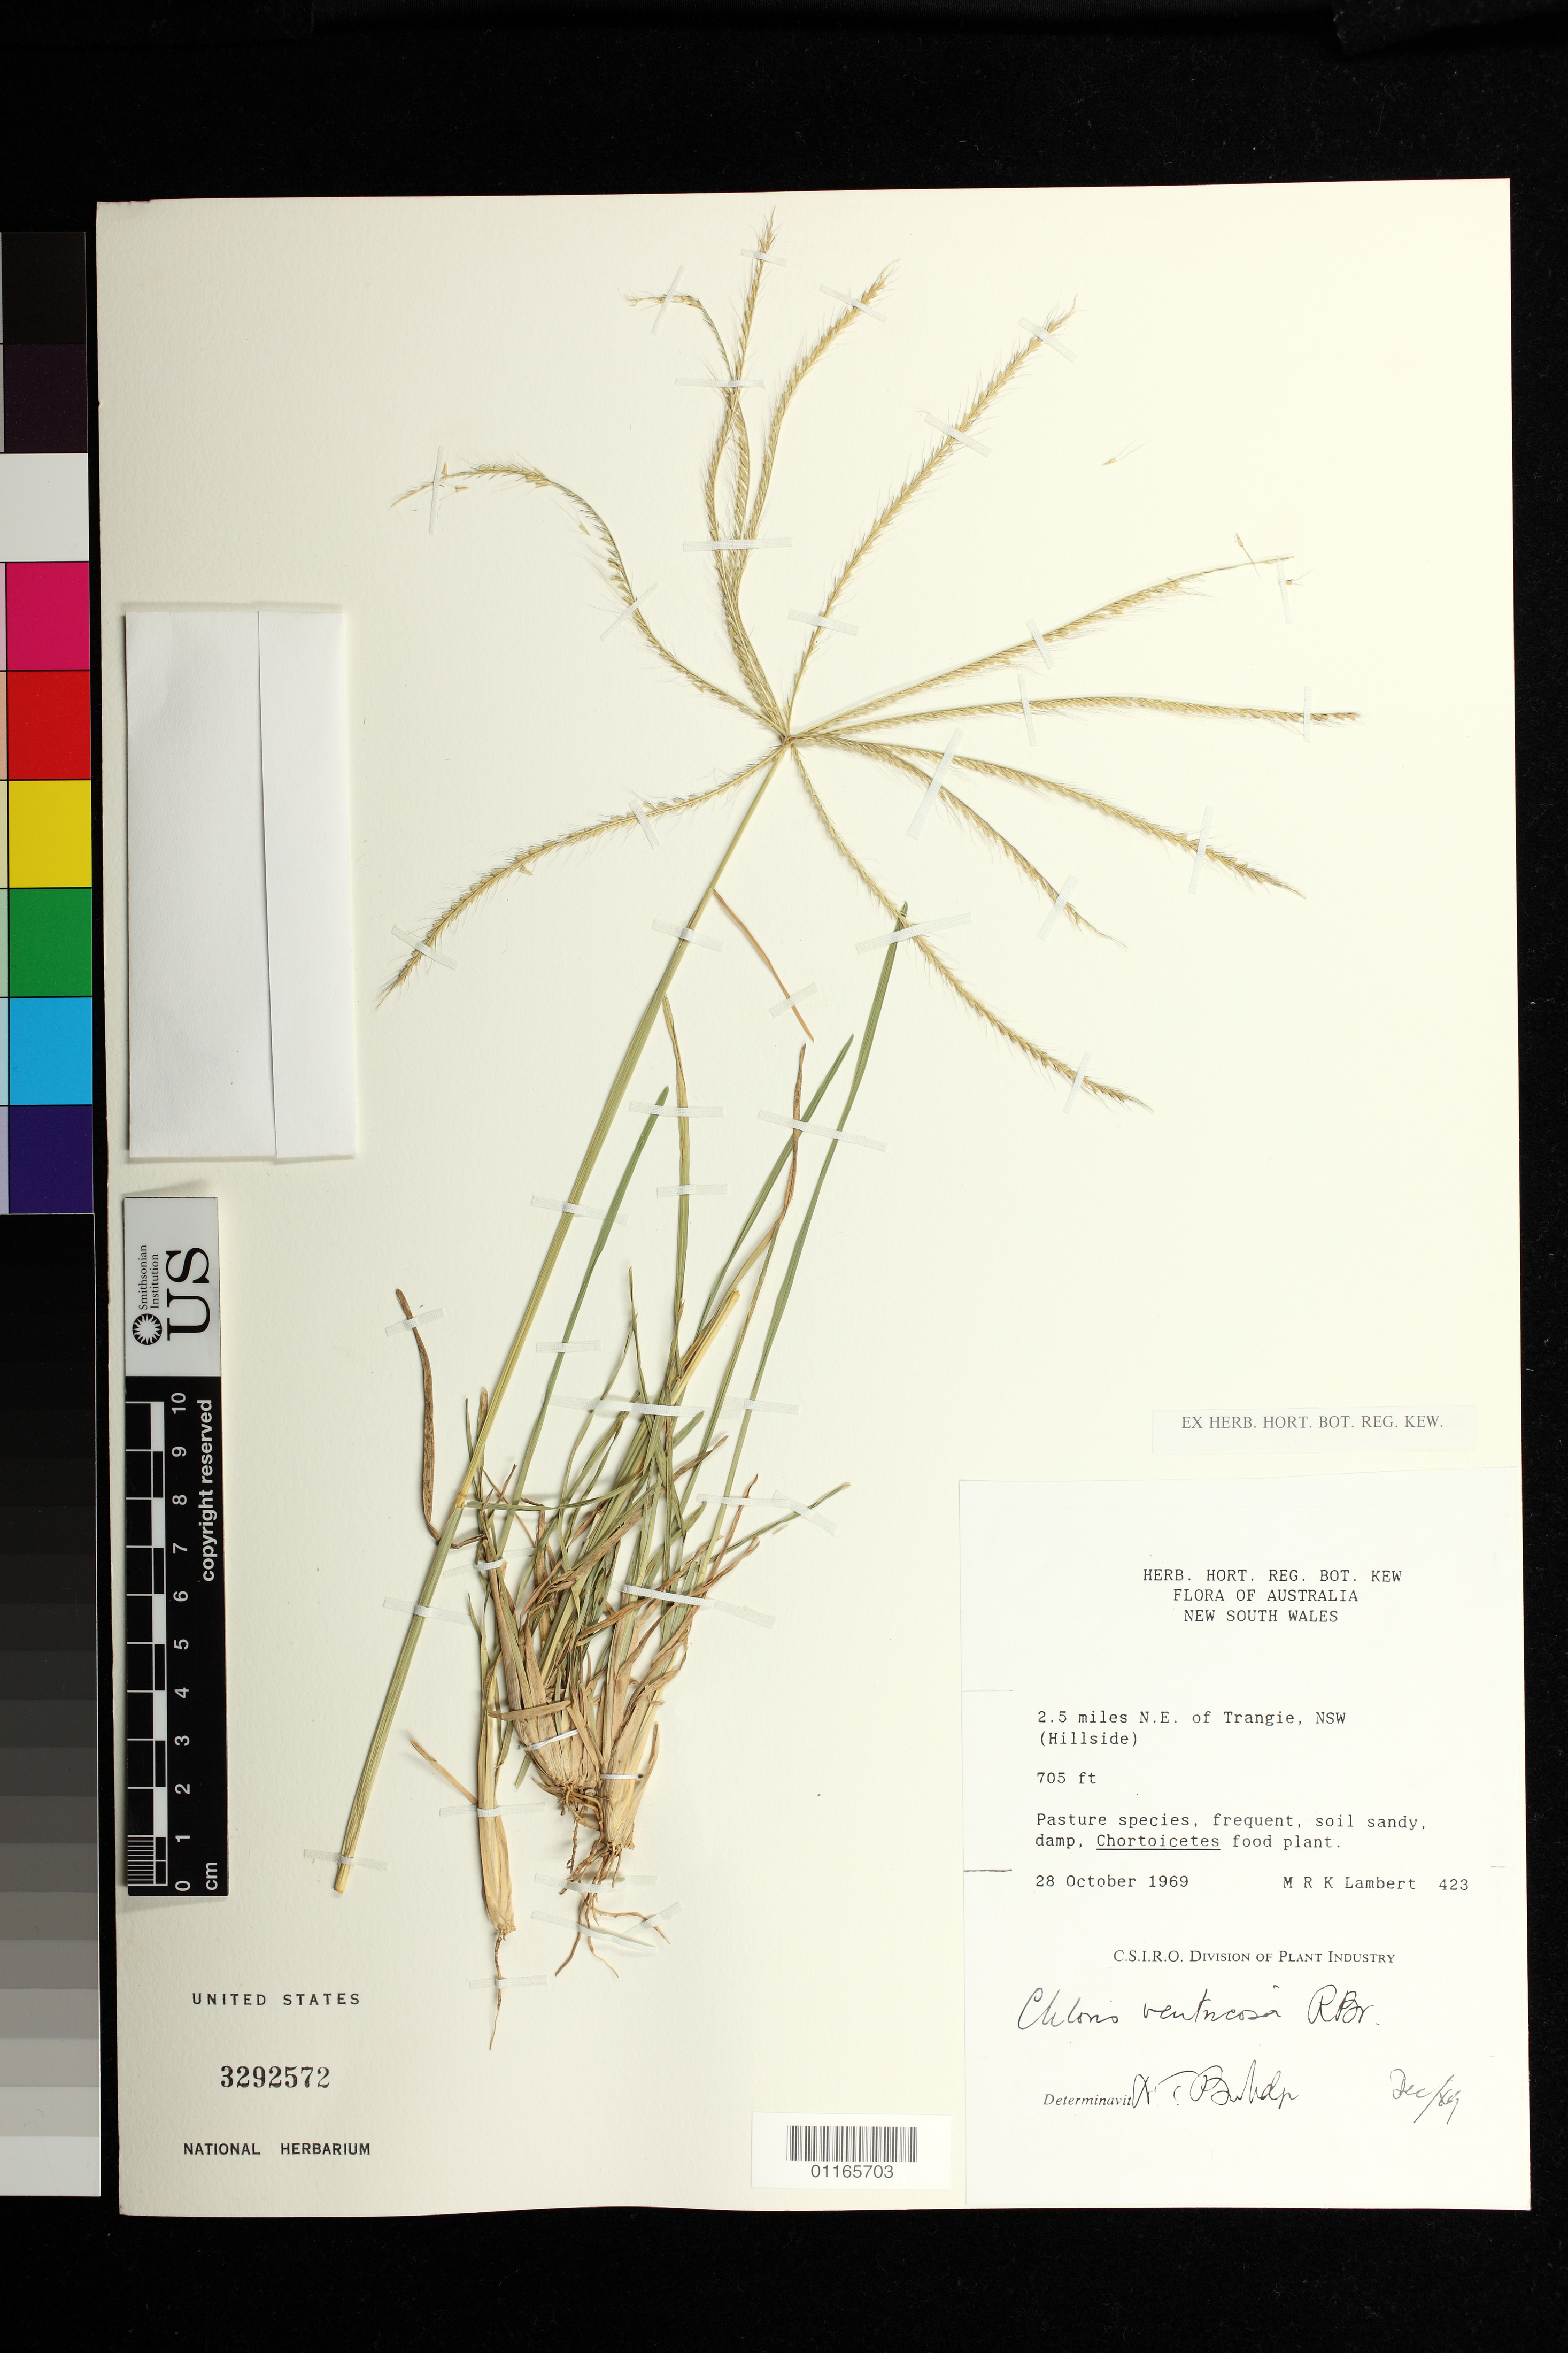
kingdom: Plantae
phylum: Tracheophyta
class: Liliopsida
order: Poales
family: Poaceae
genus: Chloris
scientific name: Chloris ventricosa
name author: R. Br.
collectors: M. Lambert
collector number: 423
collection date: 1969-10-28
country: Australia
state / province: New South Wales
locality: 2.5 miles N. E. of Trangie, NSW (Hillside)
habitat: Pasture species, frequent, soil sandy, damp, Chortoicetes food plant.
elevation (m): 215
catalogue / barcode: US 3292572